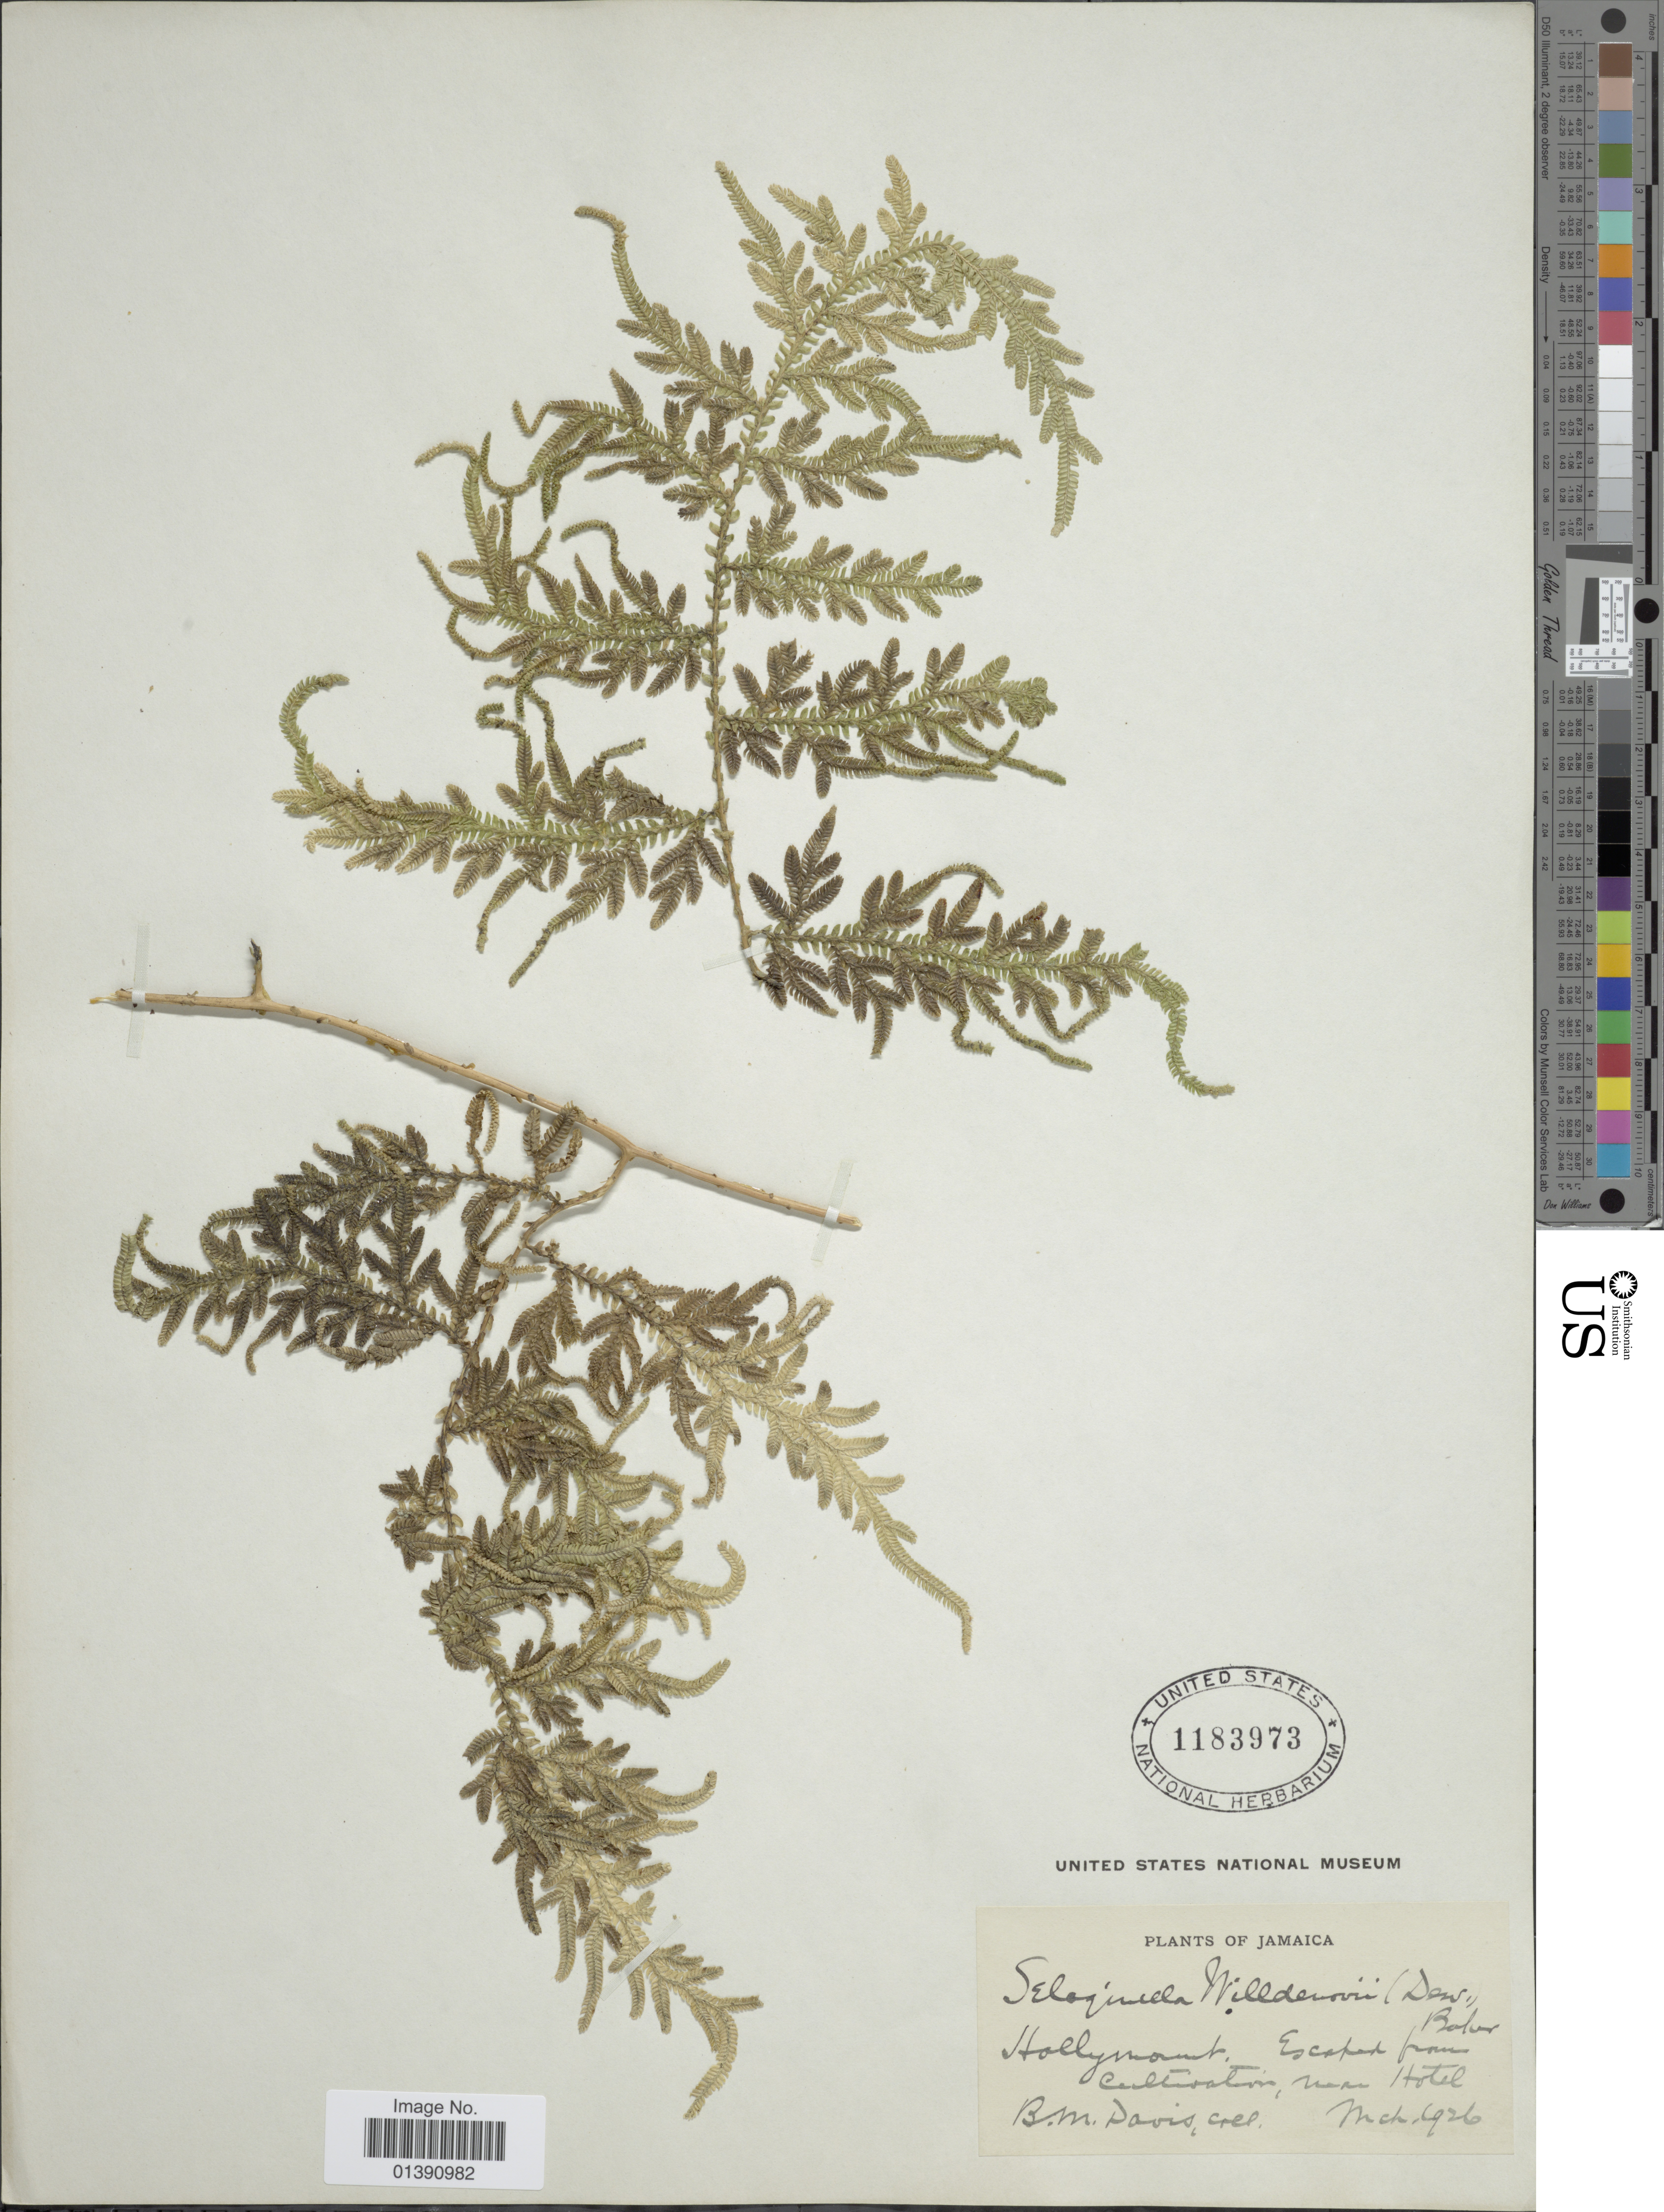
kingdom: Plantae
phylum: Tracheophyta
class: Lycopodiopsida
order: Selaginellales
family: Selaginellaceae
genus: Selaginella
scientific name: Selaginella plana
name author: (Desv. ex Poir.) Hieron.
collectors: B. Davis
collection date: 1926-03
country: Jamaica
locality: Hollymont, estate from cultivation, near Hotel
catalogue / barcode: US 1183973